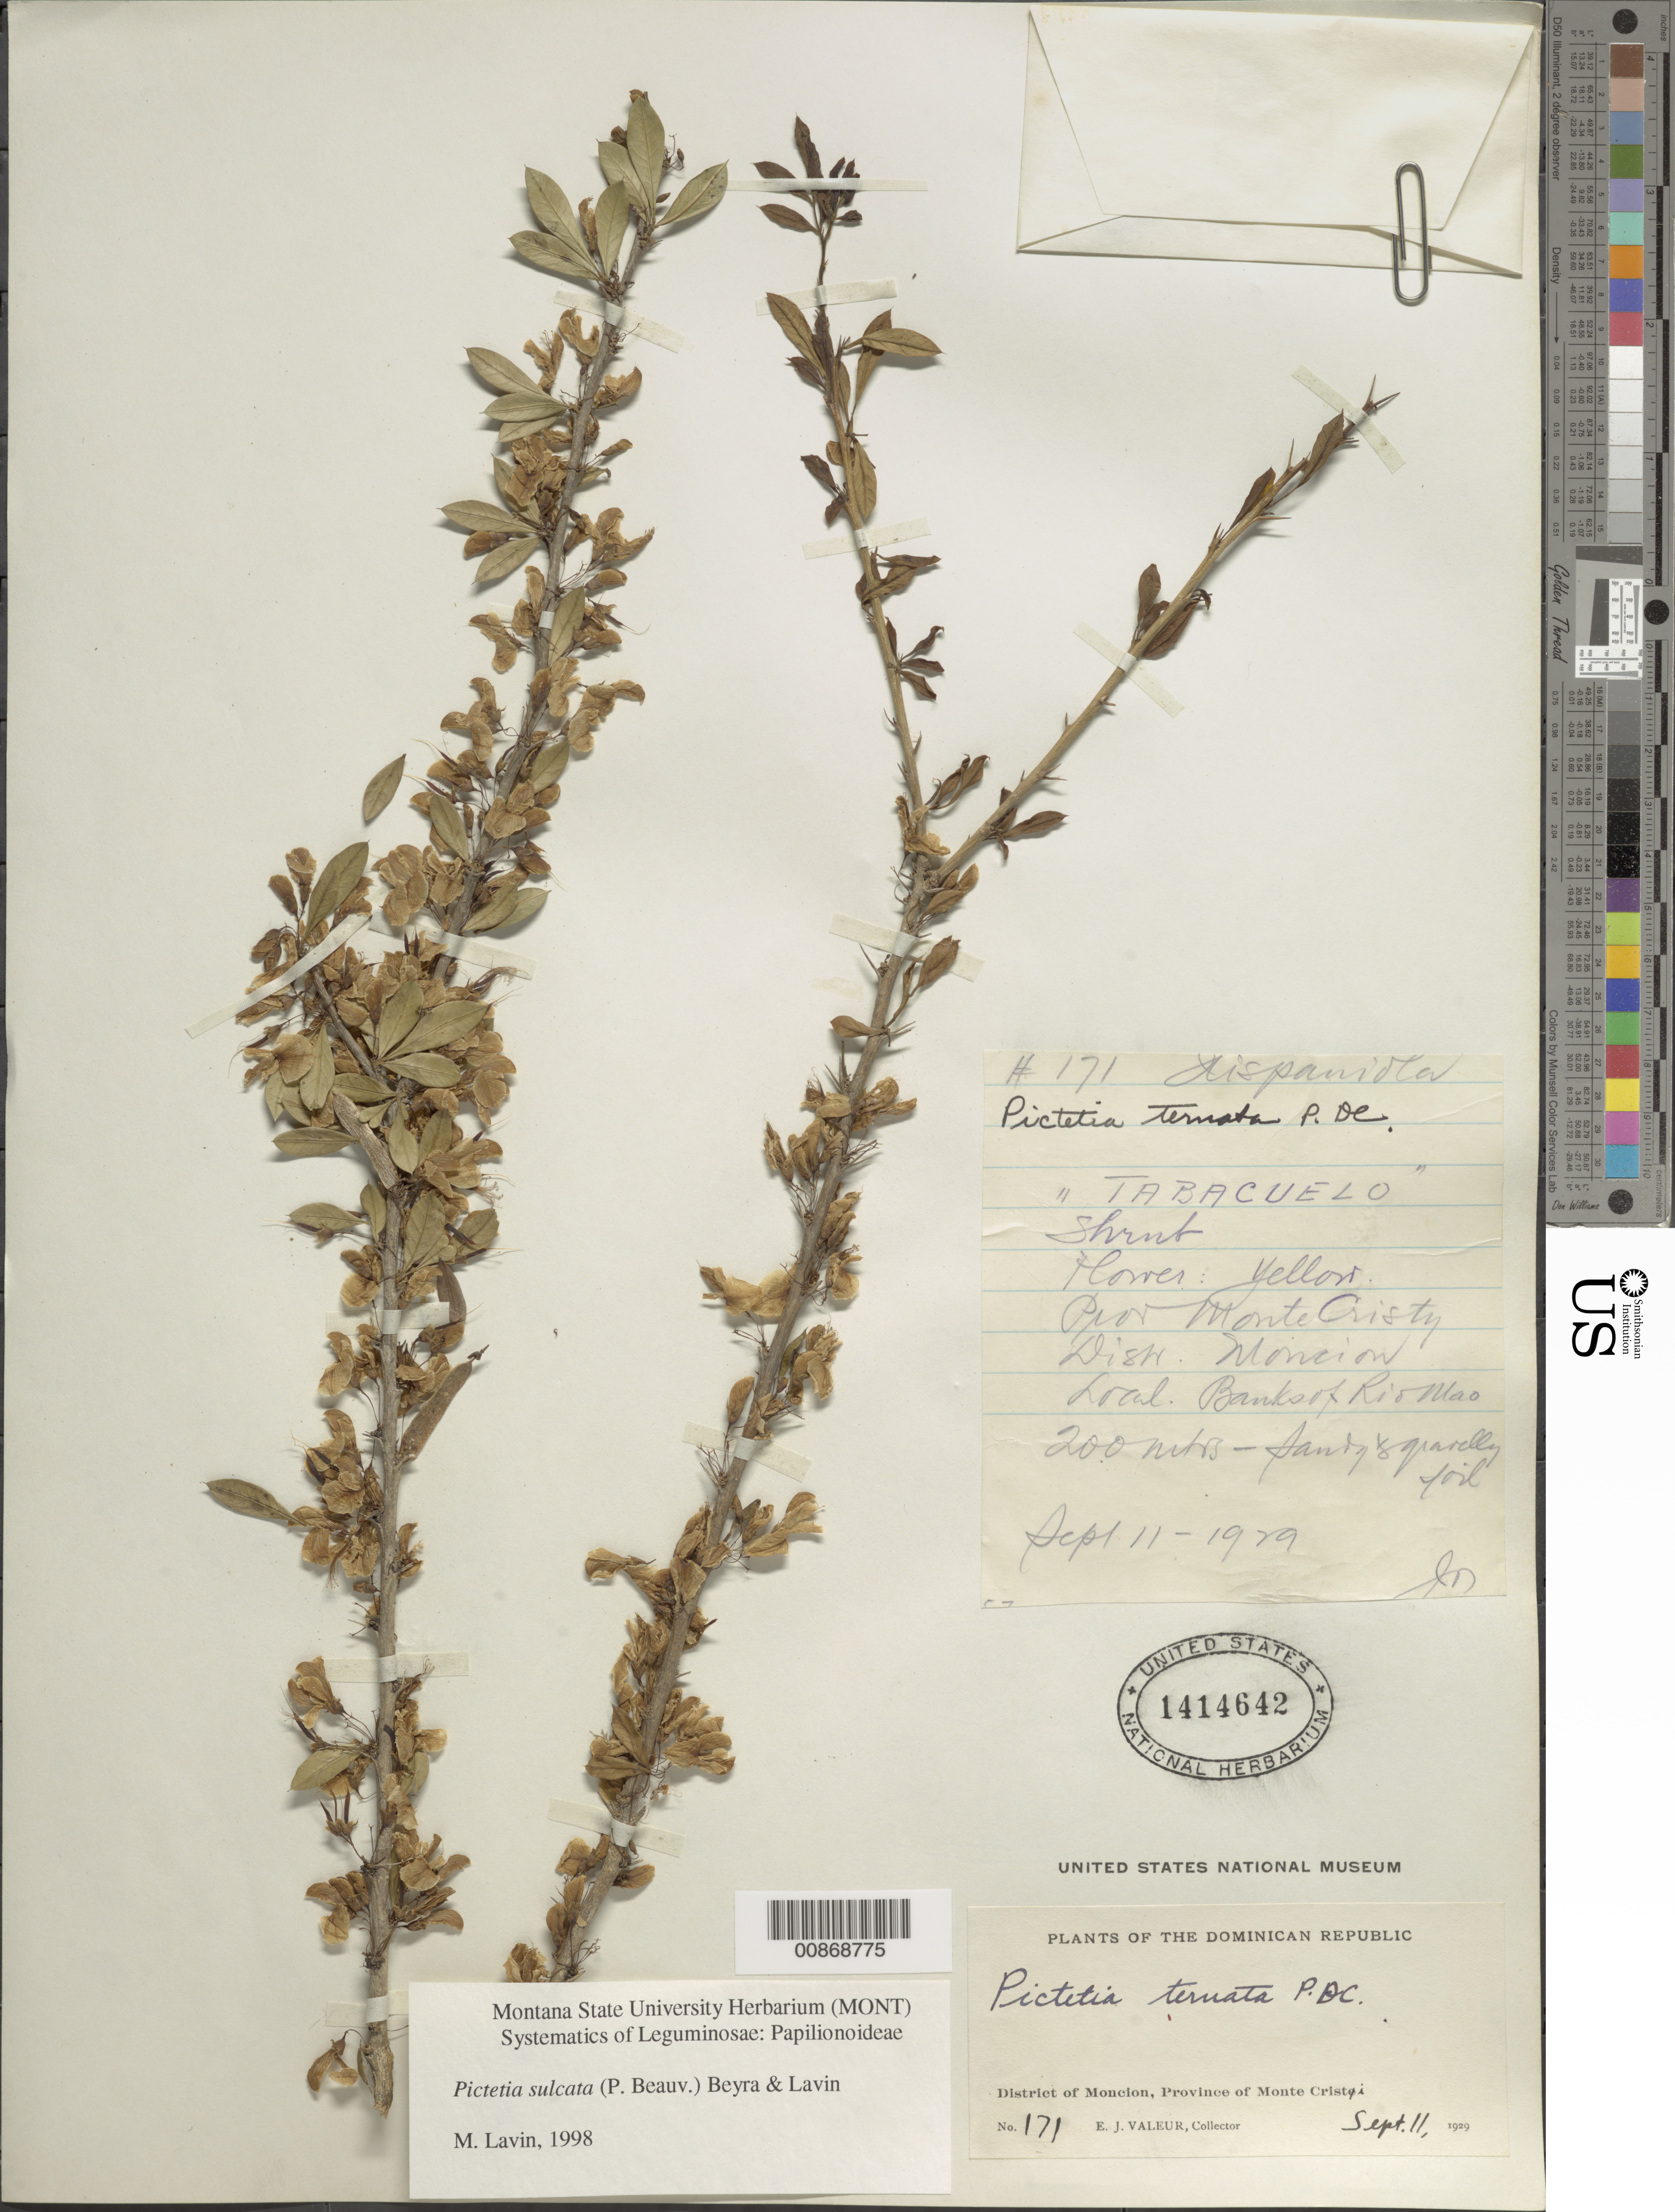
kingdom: Plantae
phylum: Tracheophyta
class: Magnoliopsida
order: Fabales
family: Fabaceae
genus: Pictetia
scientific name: Pictetia sulcata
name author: (P. Beauv.) Beyra & Lavin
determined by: Lavin, M.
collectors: E. Valeur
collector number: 171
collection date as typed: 11 Sep 1929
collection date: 1929-09-11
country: Dominican Republic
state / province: Monte Cristi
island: Hispaniola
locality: Banks of Río Mao, District of Monción.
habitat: Sandy and gravelly soil.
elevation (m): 200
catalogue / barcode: US 1414642